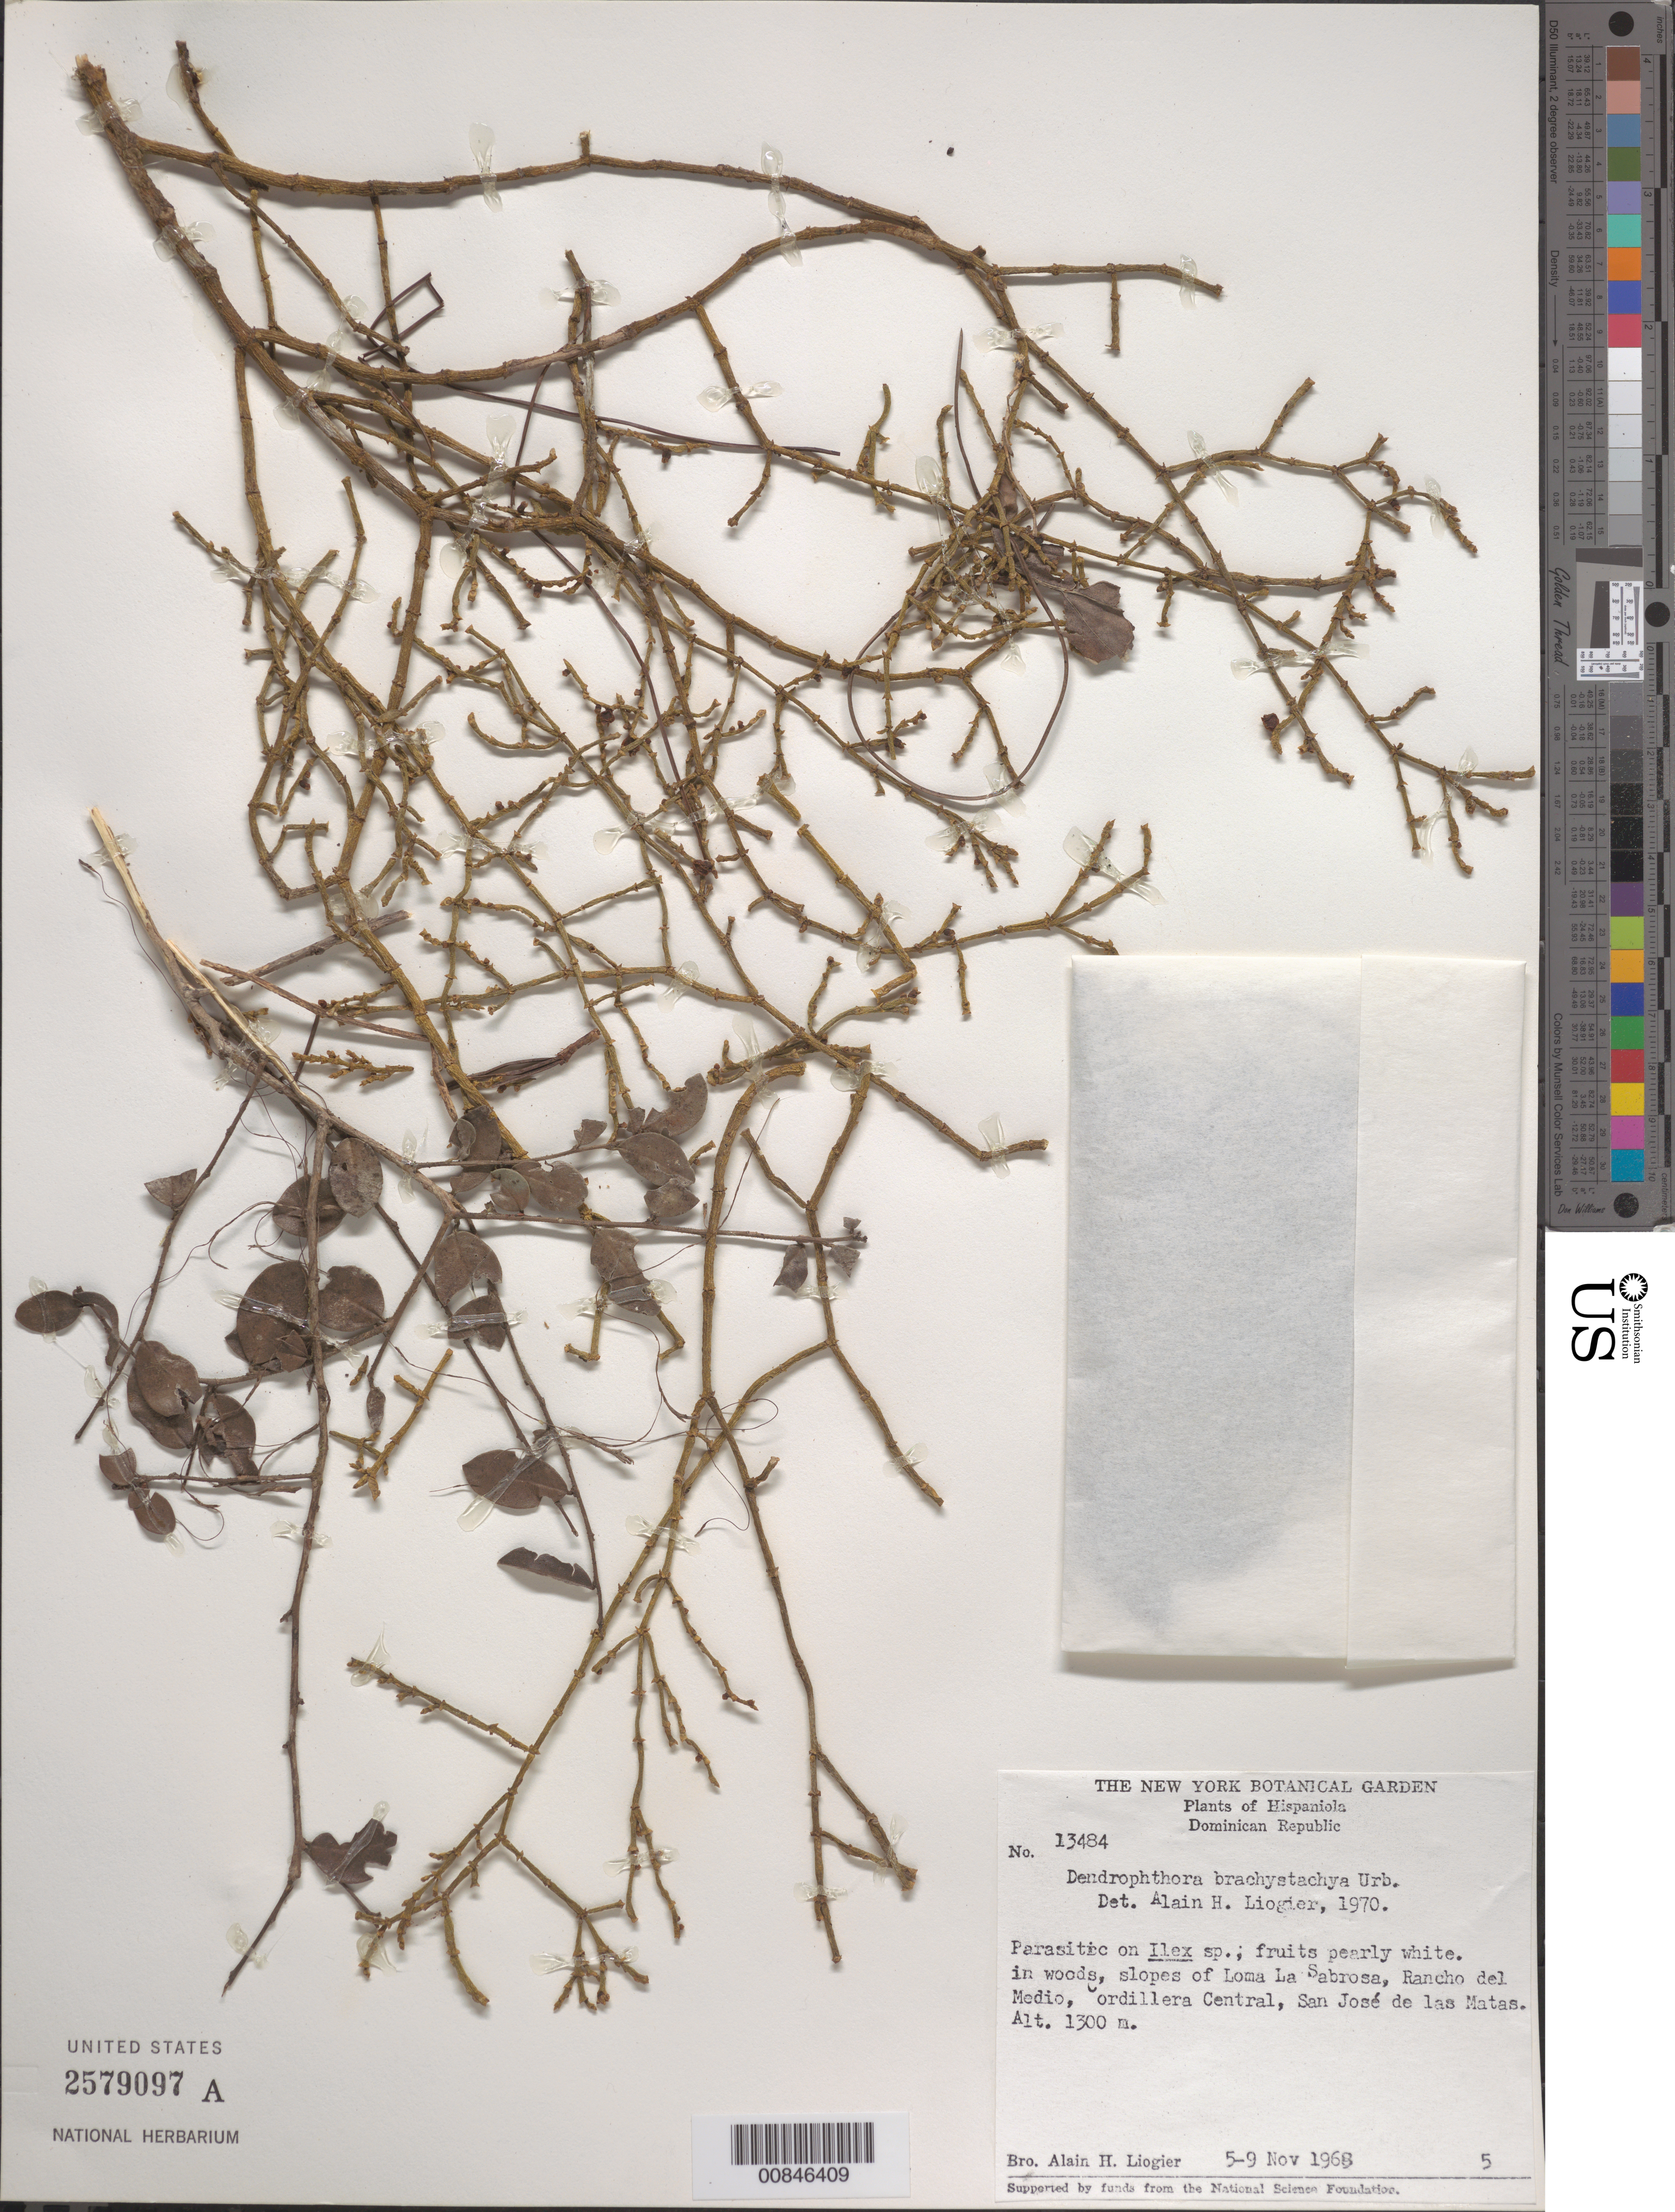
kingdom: Plantae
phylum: Tracheophyta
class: Magnoliopsida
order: Santalales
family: Viscaceae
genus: Dendrophthora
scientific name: Dendrophthora remotiflora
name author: Urb.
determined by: Caraballo-Ortiz, Marcos A., (MISS), University of Mississippi (UNITED STATES)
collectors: A. H. Liogier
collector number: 13484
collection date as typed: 05 Nov 1968 to 09 Nov 1968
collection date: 1968-11-05/1968-11-09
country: Dominican Republic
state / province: Santiago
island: Hispaniola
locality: Slopes of Loma La Sabrosa, Rancho del Medio, Cordillera Central, San José de las Matas.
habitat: On Ilex sp.; in woods.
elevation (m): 1300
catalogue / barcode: US 2579097A